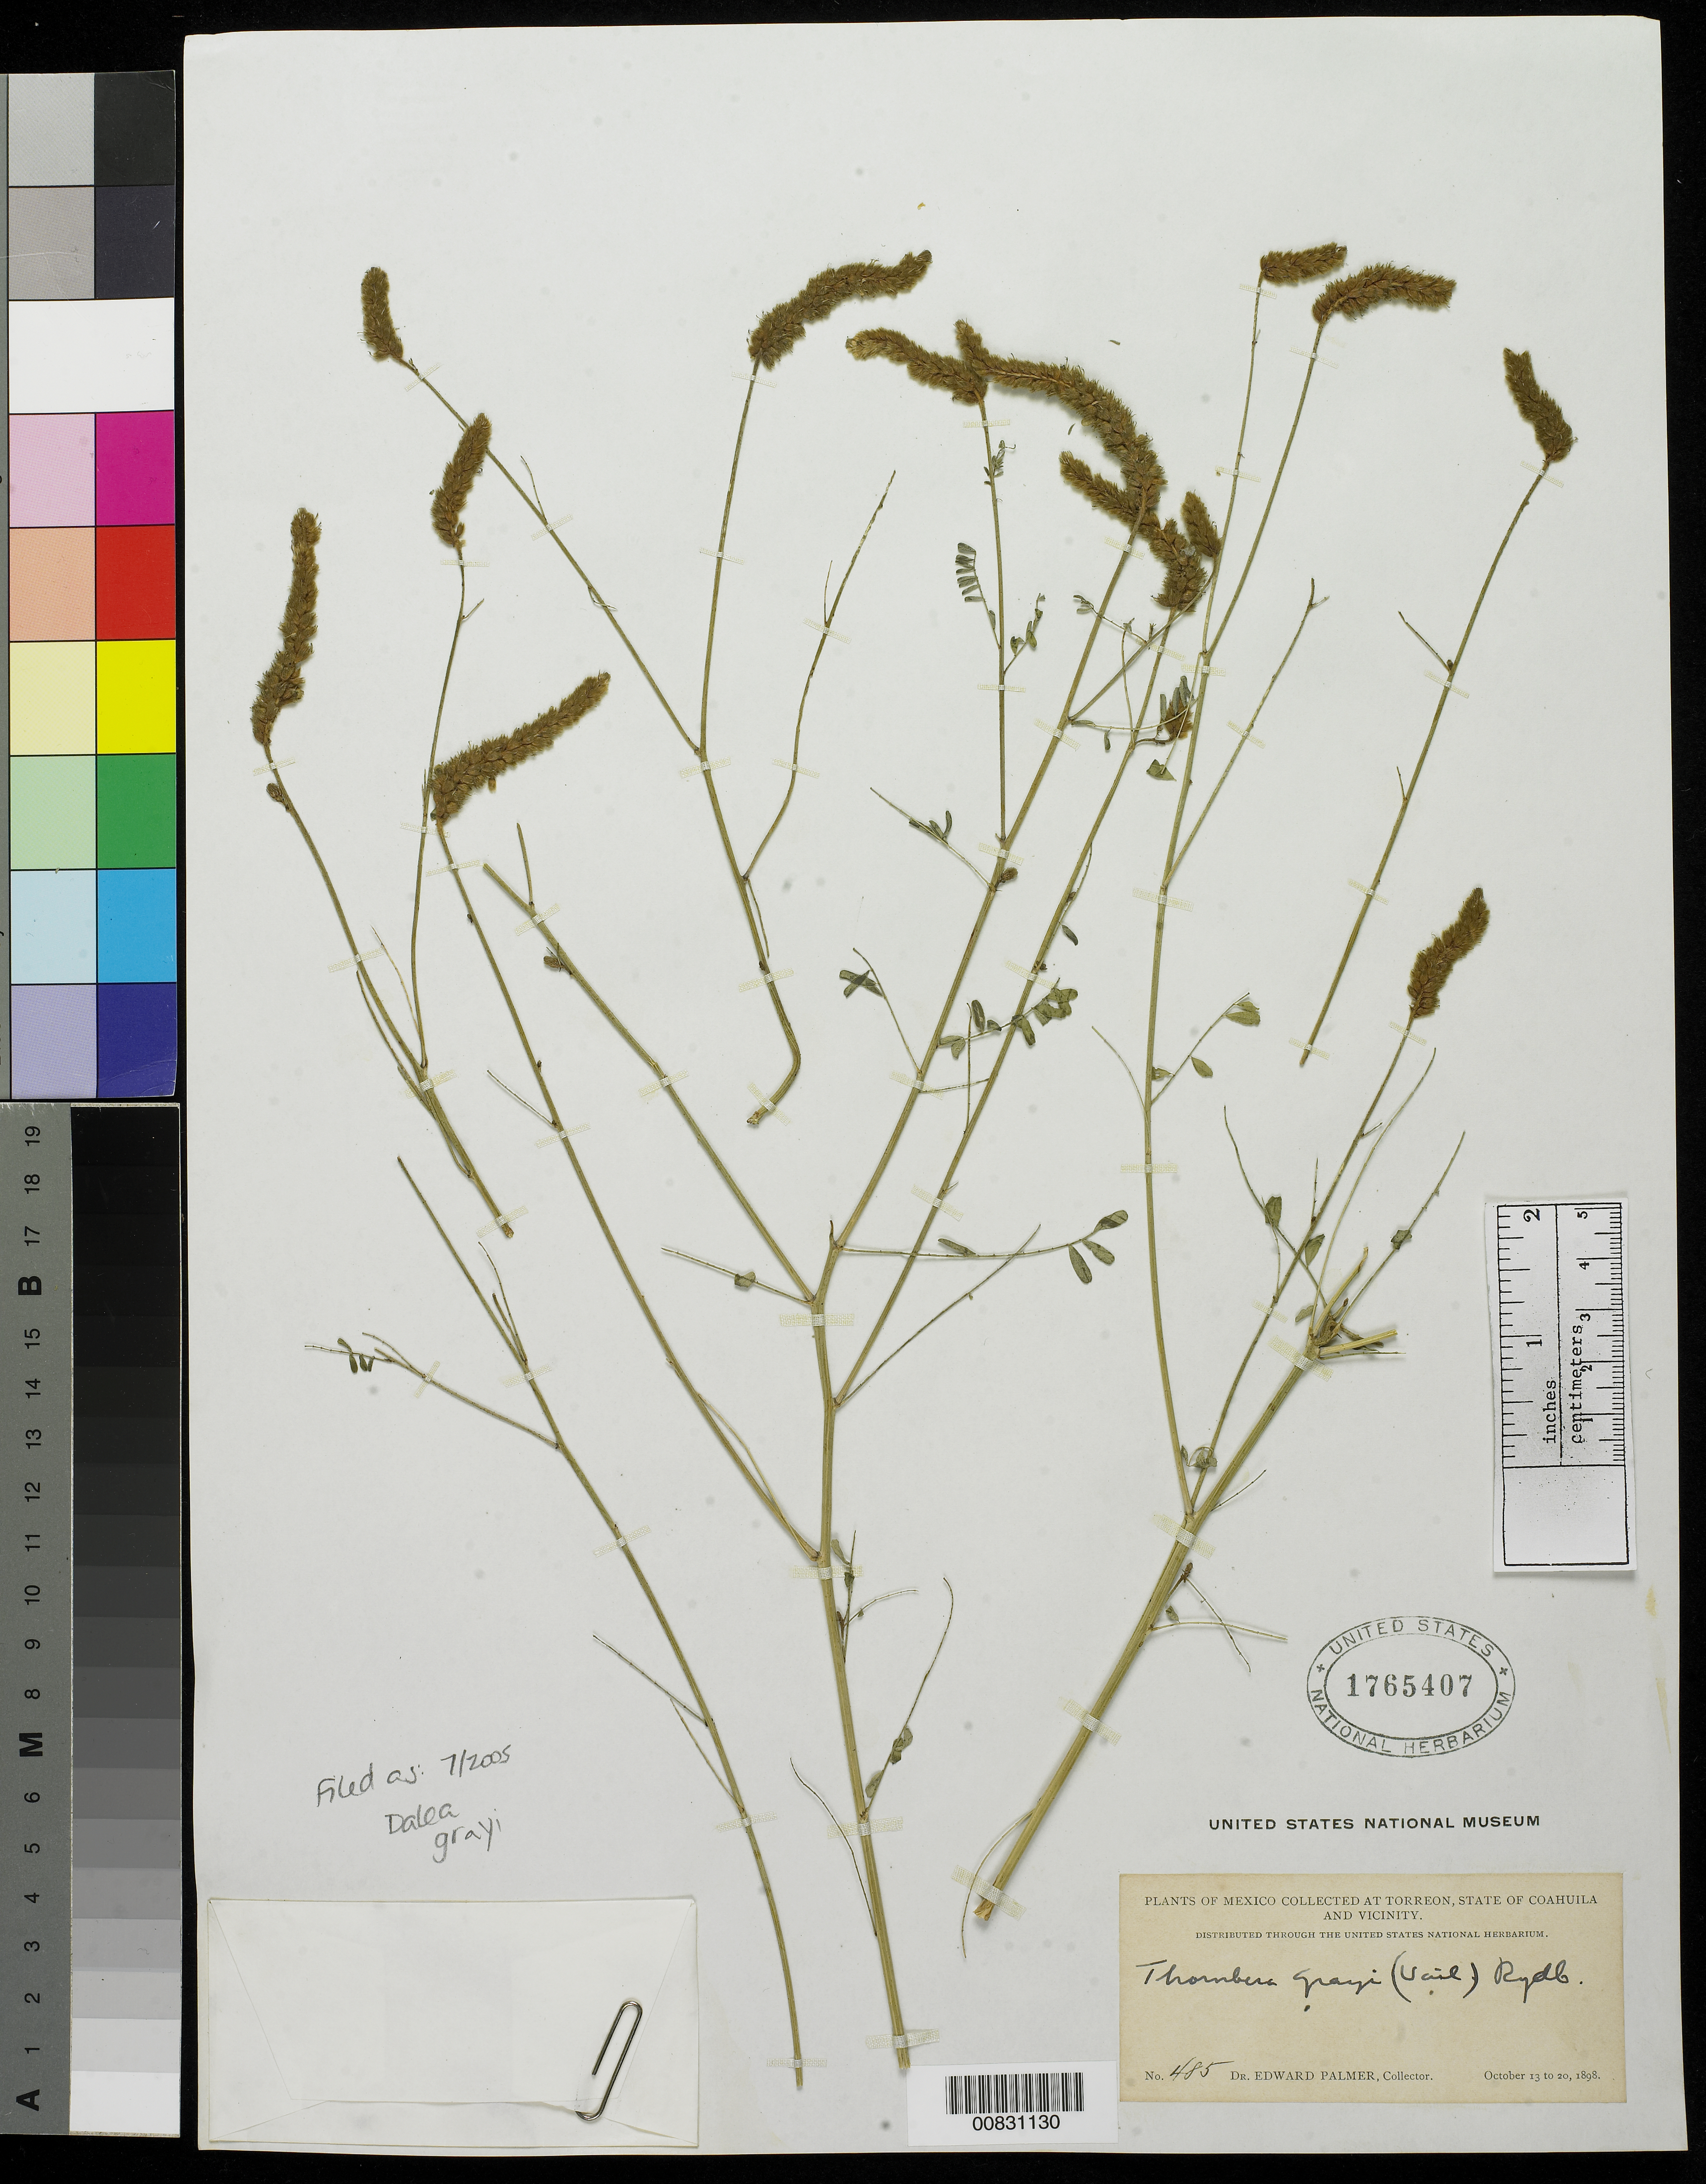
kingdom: Plantae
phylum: Tracheophyta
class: Magnoliopsida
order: Fabales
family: Fabaceae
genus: Dalea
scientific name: Dalea grayi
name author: (Vail) L.O. Williams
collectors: E. Palmer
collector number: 485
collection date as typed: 13 Oct 1898 to 20 Oct 1898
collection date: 1898-10-13/1898-10-20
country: Mexico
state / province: Coahuila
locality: Torreon, Coahuila and vicinity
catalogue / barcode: US 1765407